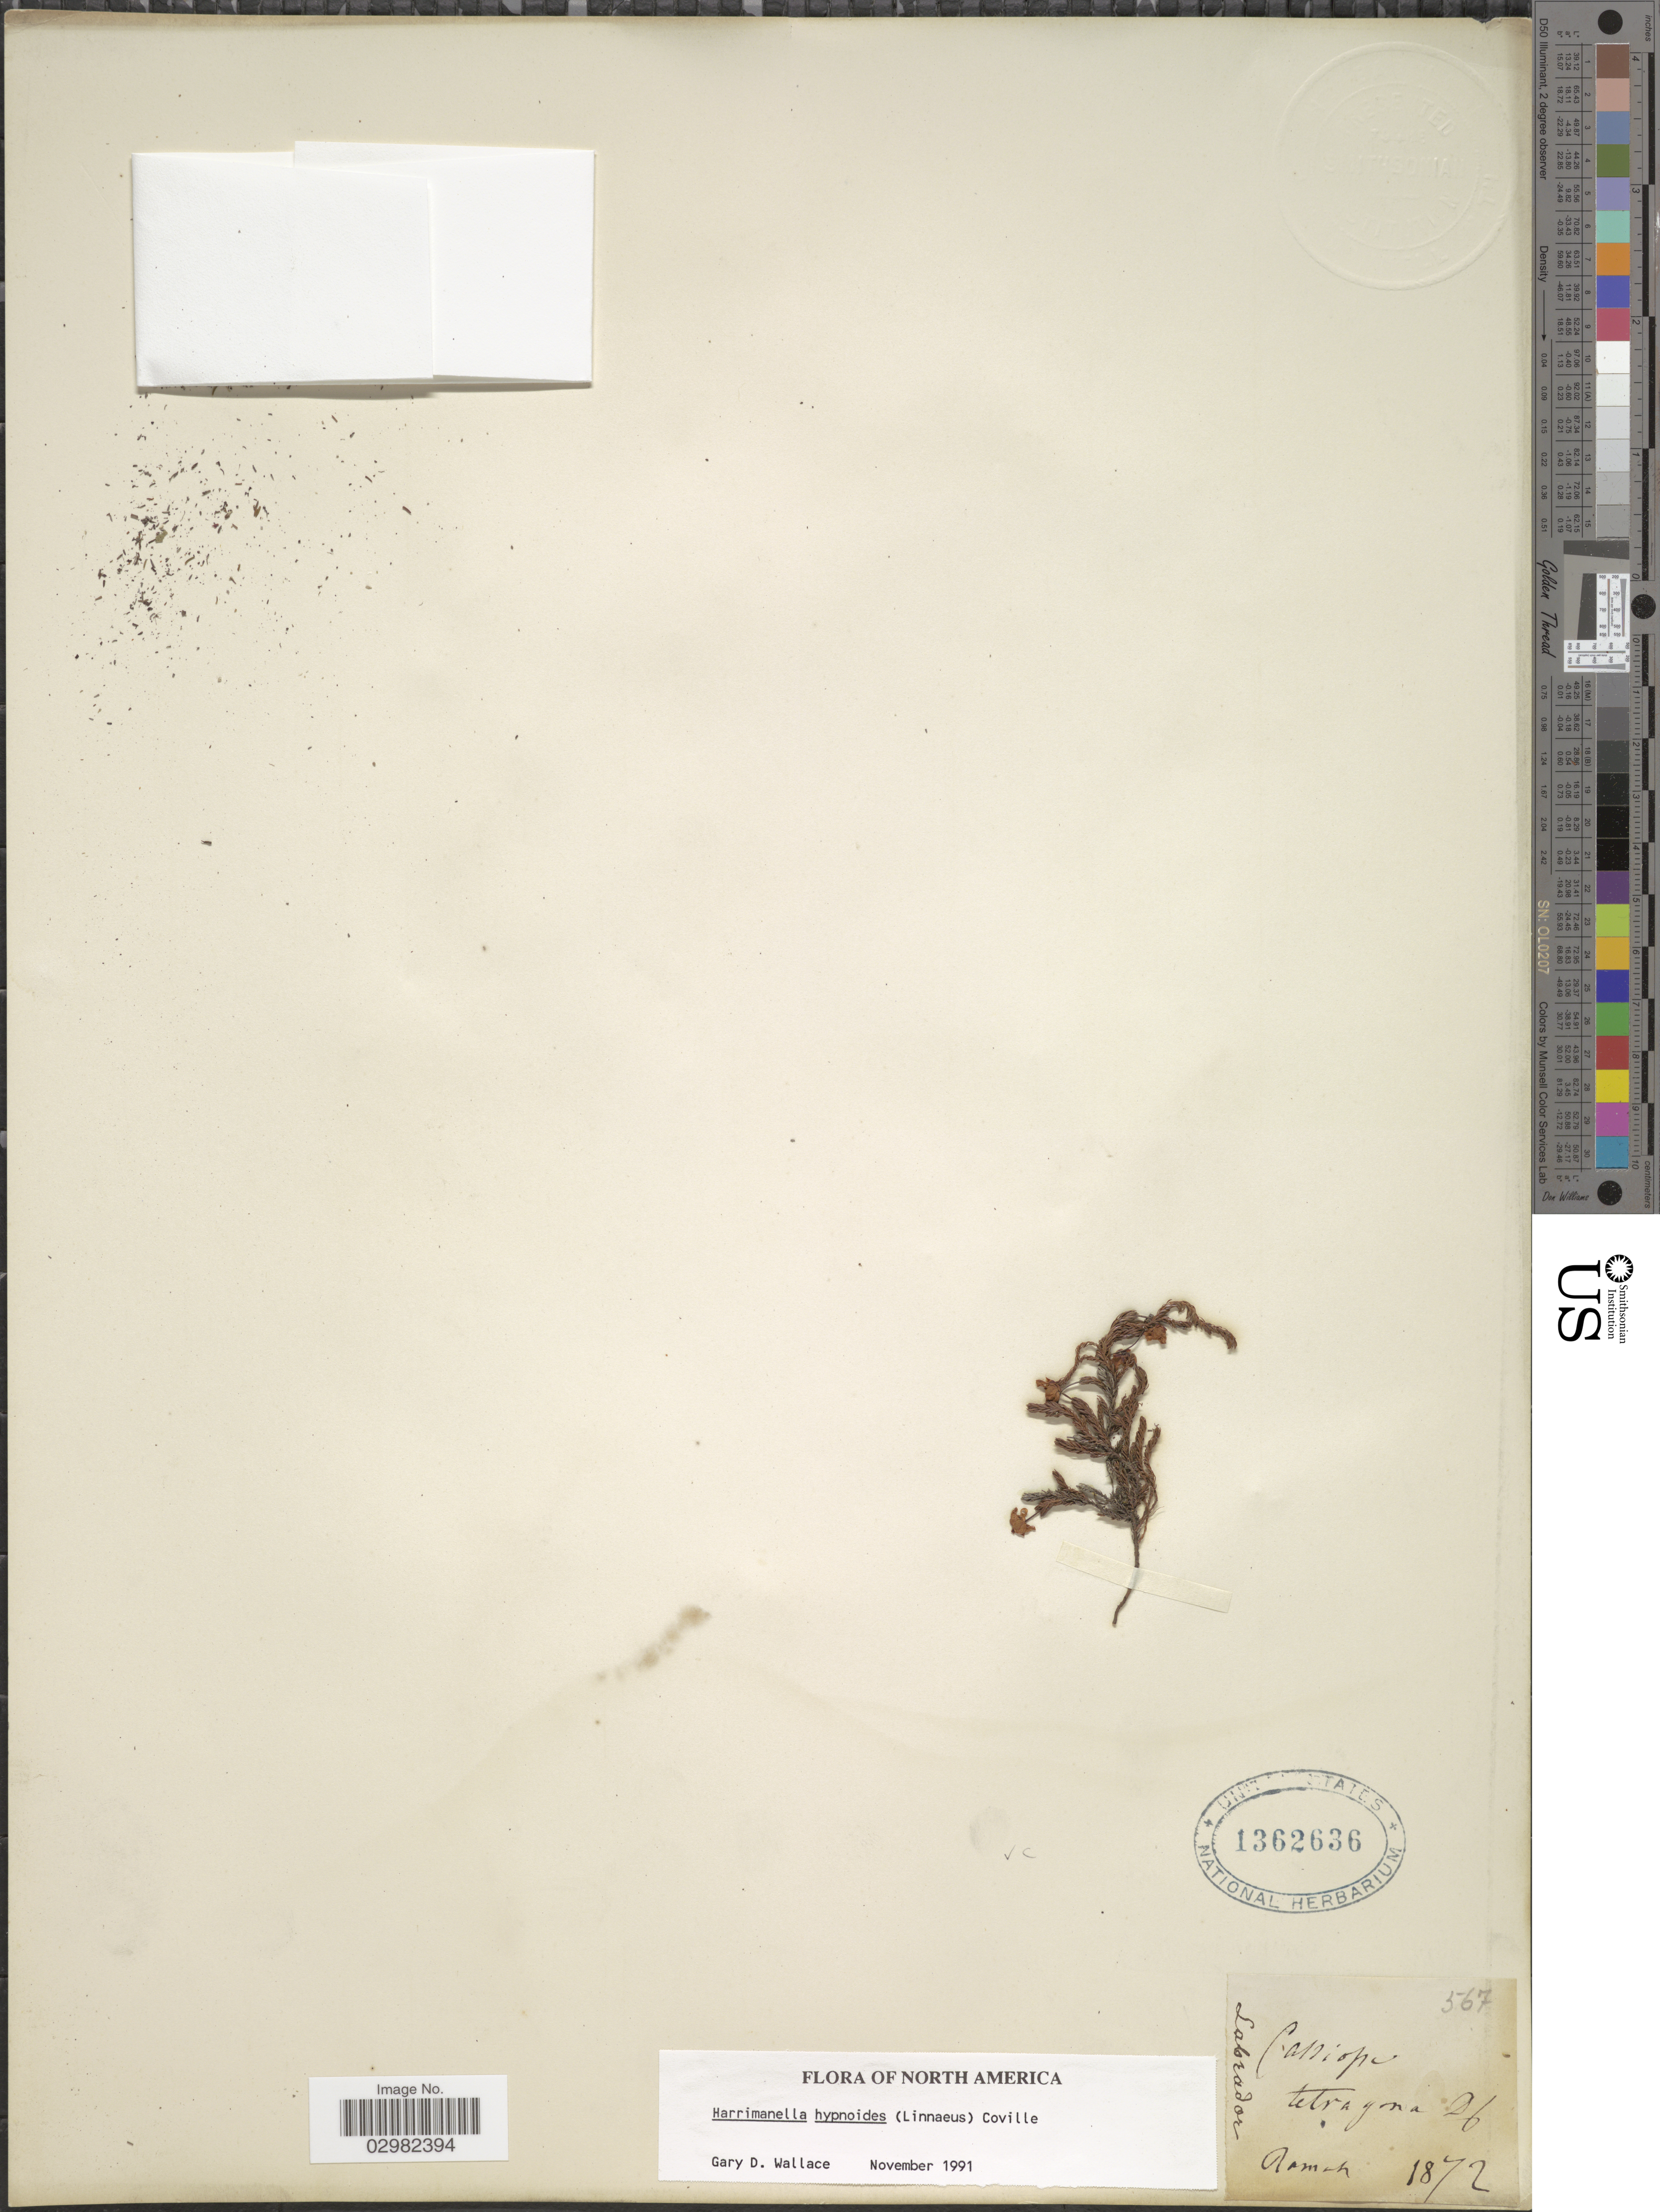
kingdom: Plantae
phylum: Tracheophyta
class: Magnoliopsida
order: Ericales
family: Ericaceae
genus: Harrimanella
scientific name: Harrimanella hypnoides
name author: (L.) Coville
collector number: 567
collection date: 1872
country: Canada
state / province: Newfoundland and Labrador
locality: Labrador, Ramah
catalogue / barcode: US 1362636